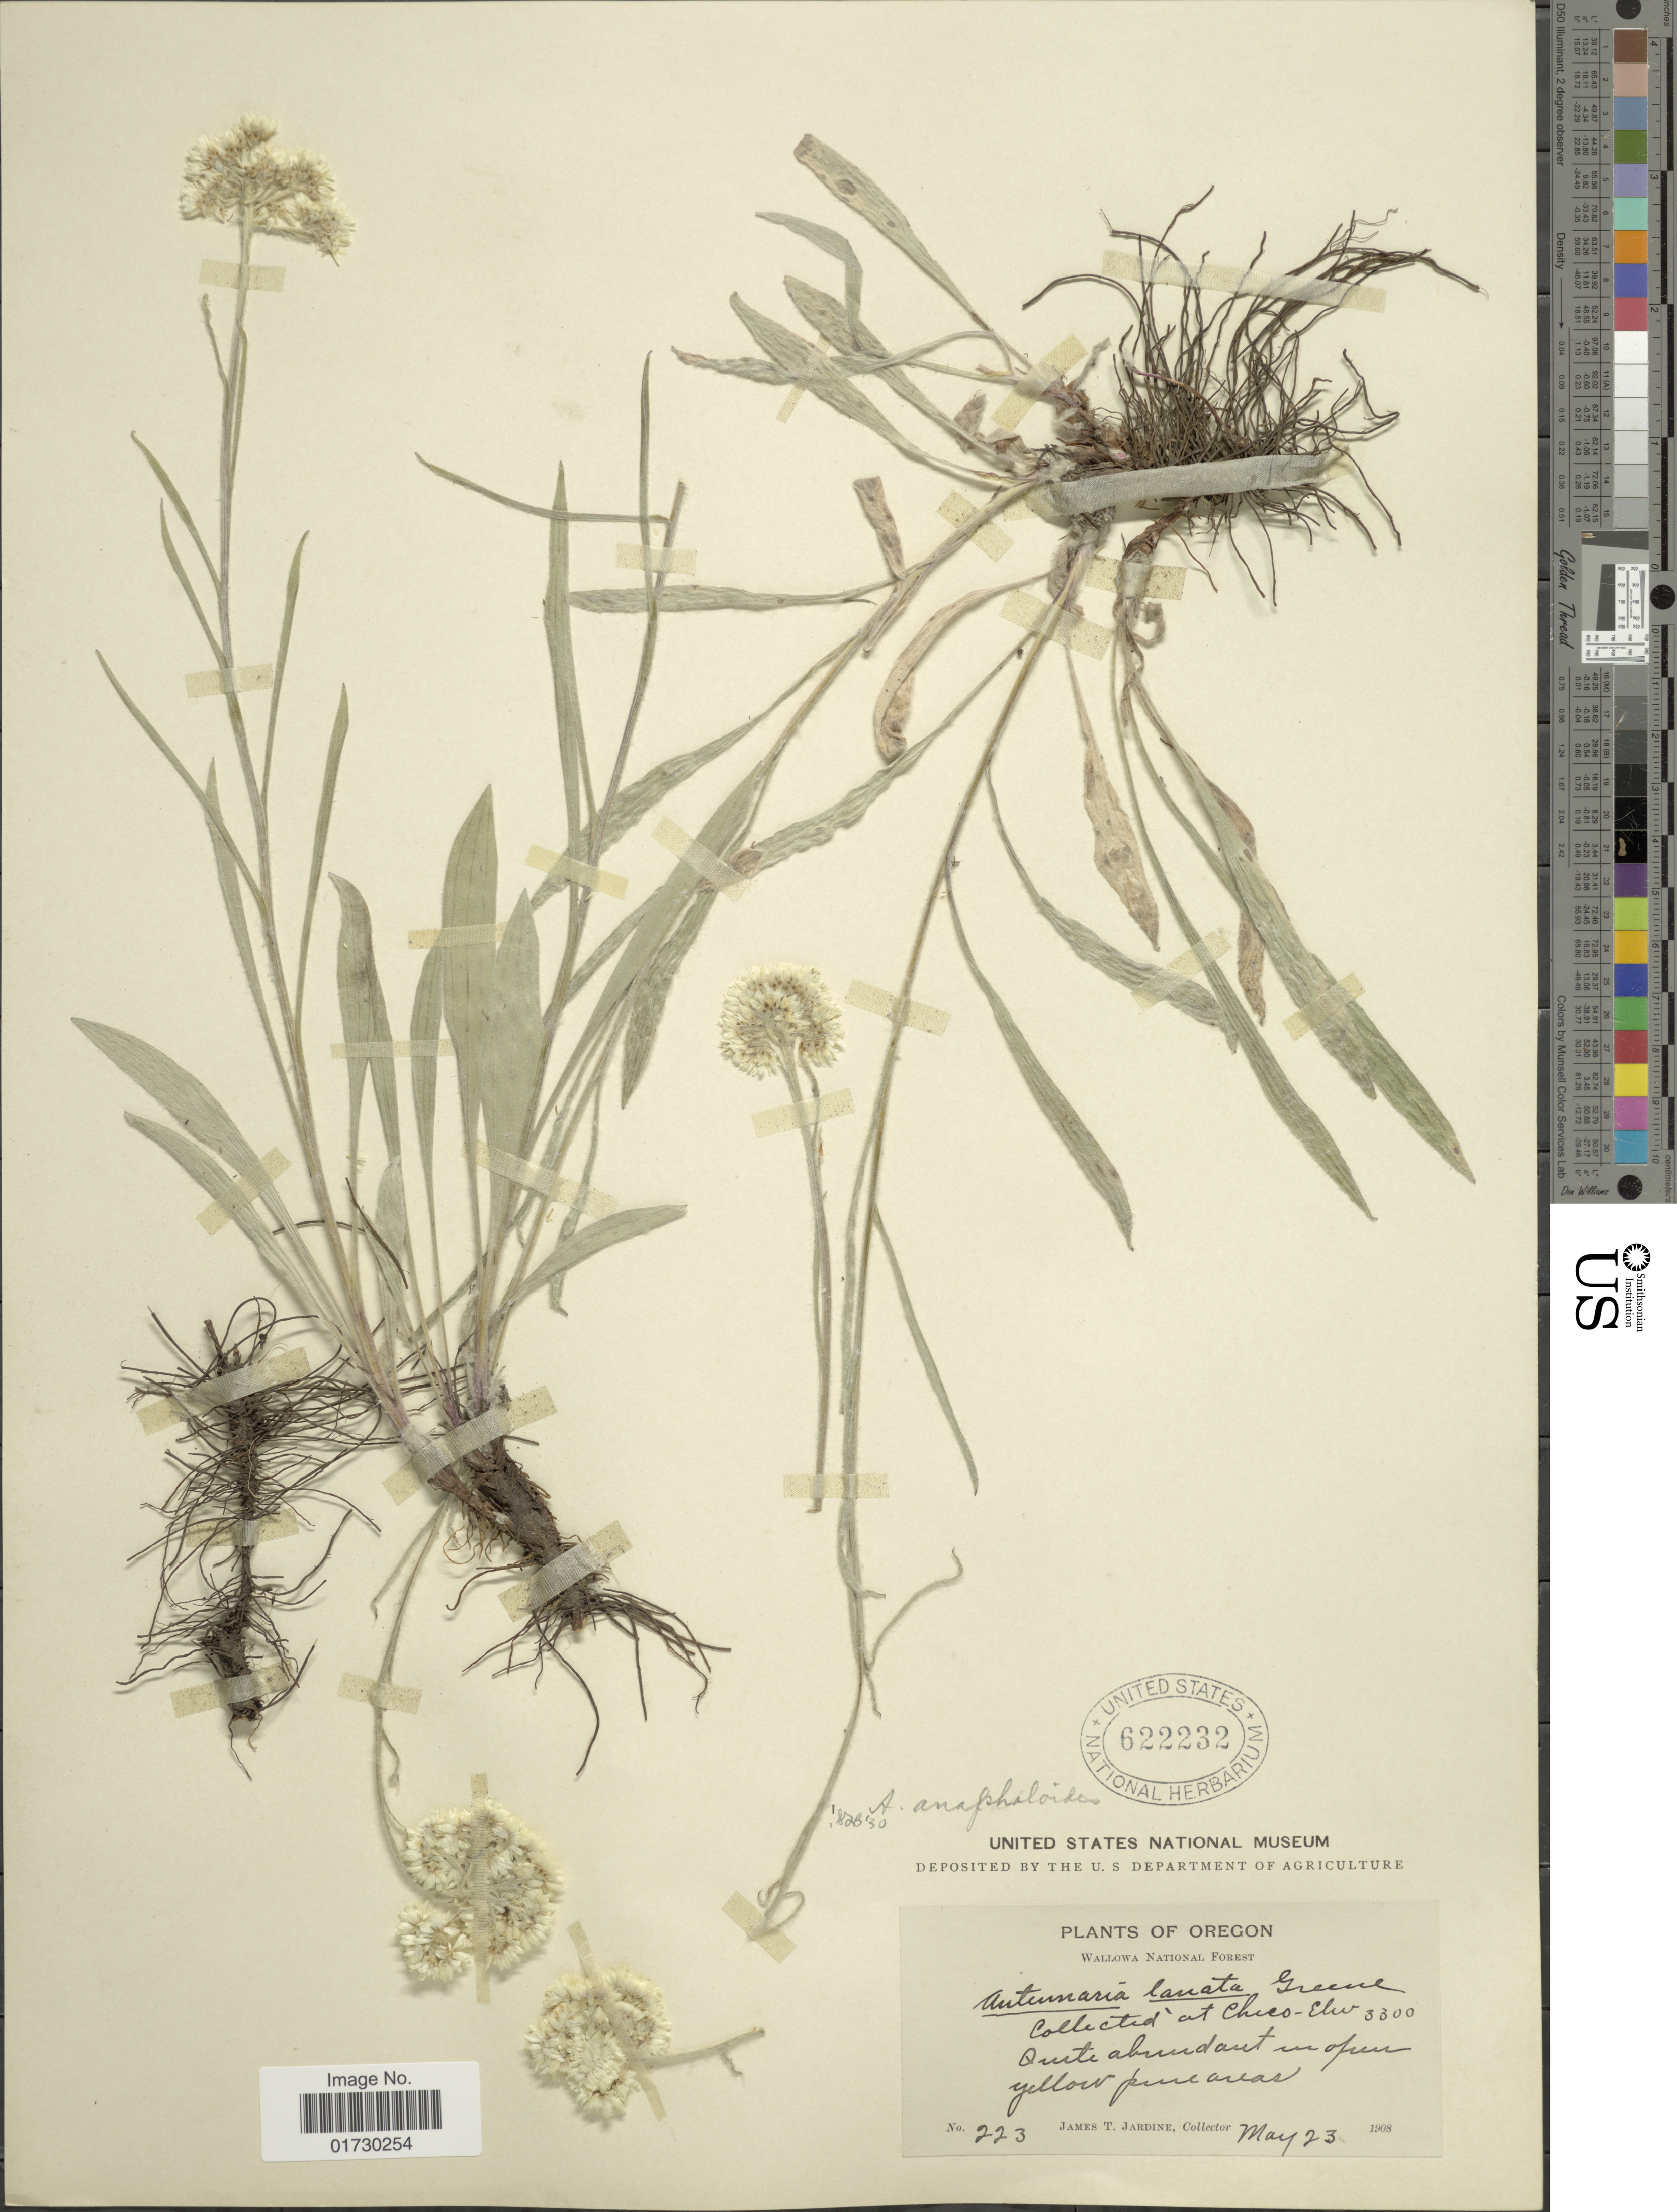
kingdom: Plantae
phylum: Tracheophyta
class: Magnoliopsida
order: Asterales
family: Asteraceae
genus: Antennaria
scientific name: Antennaria anaphaloides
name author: Rydb.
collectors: J. T. Jardine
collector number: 223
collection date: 1908-05-23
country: United States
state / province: Oregon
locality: Wallowa National Forest, Quite abundant in open yellow pine areas, at Chico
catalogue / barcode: US 622232